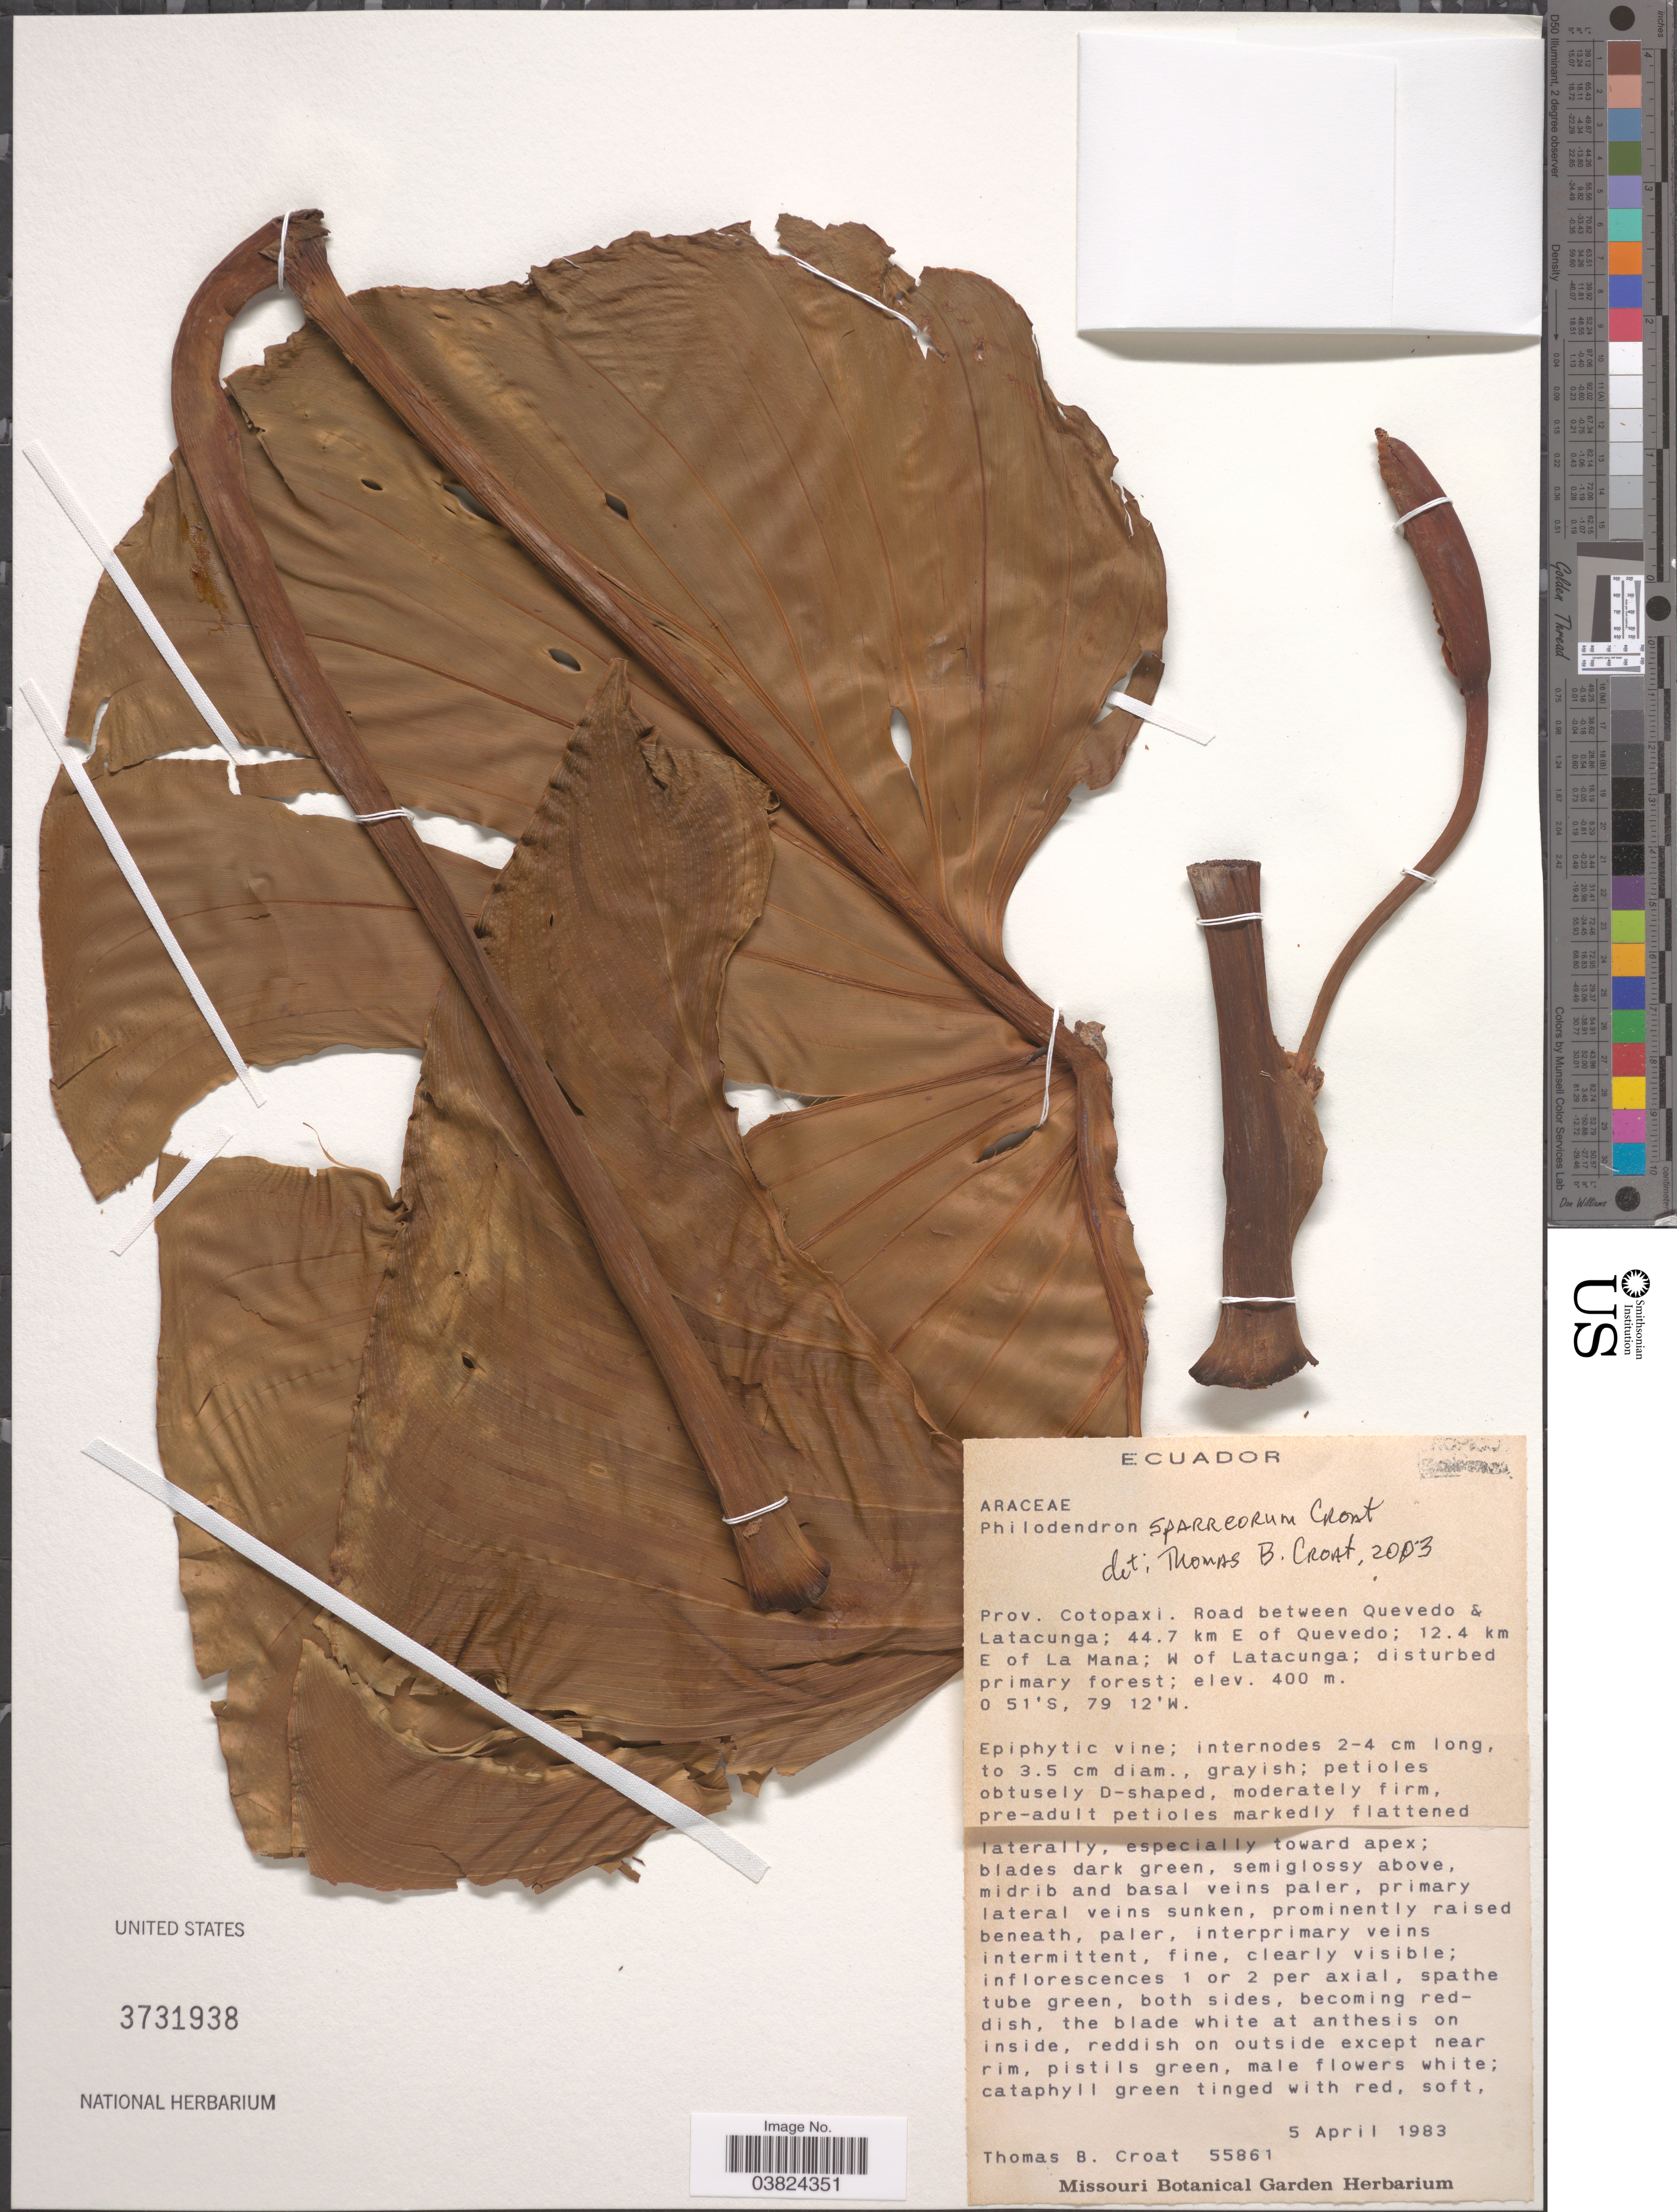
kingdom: Plantae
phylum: Tracheophyta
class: Liliopsida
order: Alismatales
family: Araceae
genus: Philodendron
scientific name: Philodendron sparreorum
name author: Croat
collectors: T. B. Croat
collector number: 55861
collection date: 1983-04-05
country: Ecuador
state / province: Cotopaxi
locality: Road between Quevedo & Latacunga; 44.7 km E of Quevedo; 12.4 km E of La Mana; W of Latacunga.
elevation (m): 400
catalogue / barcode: US 3731938